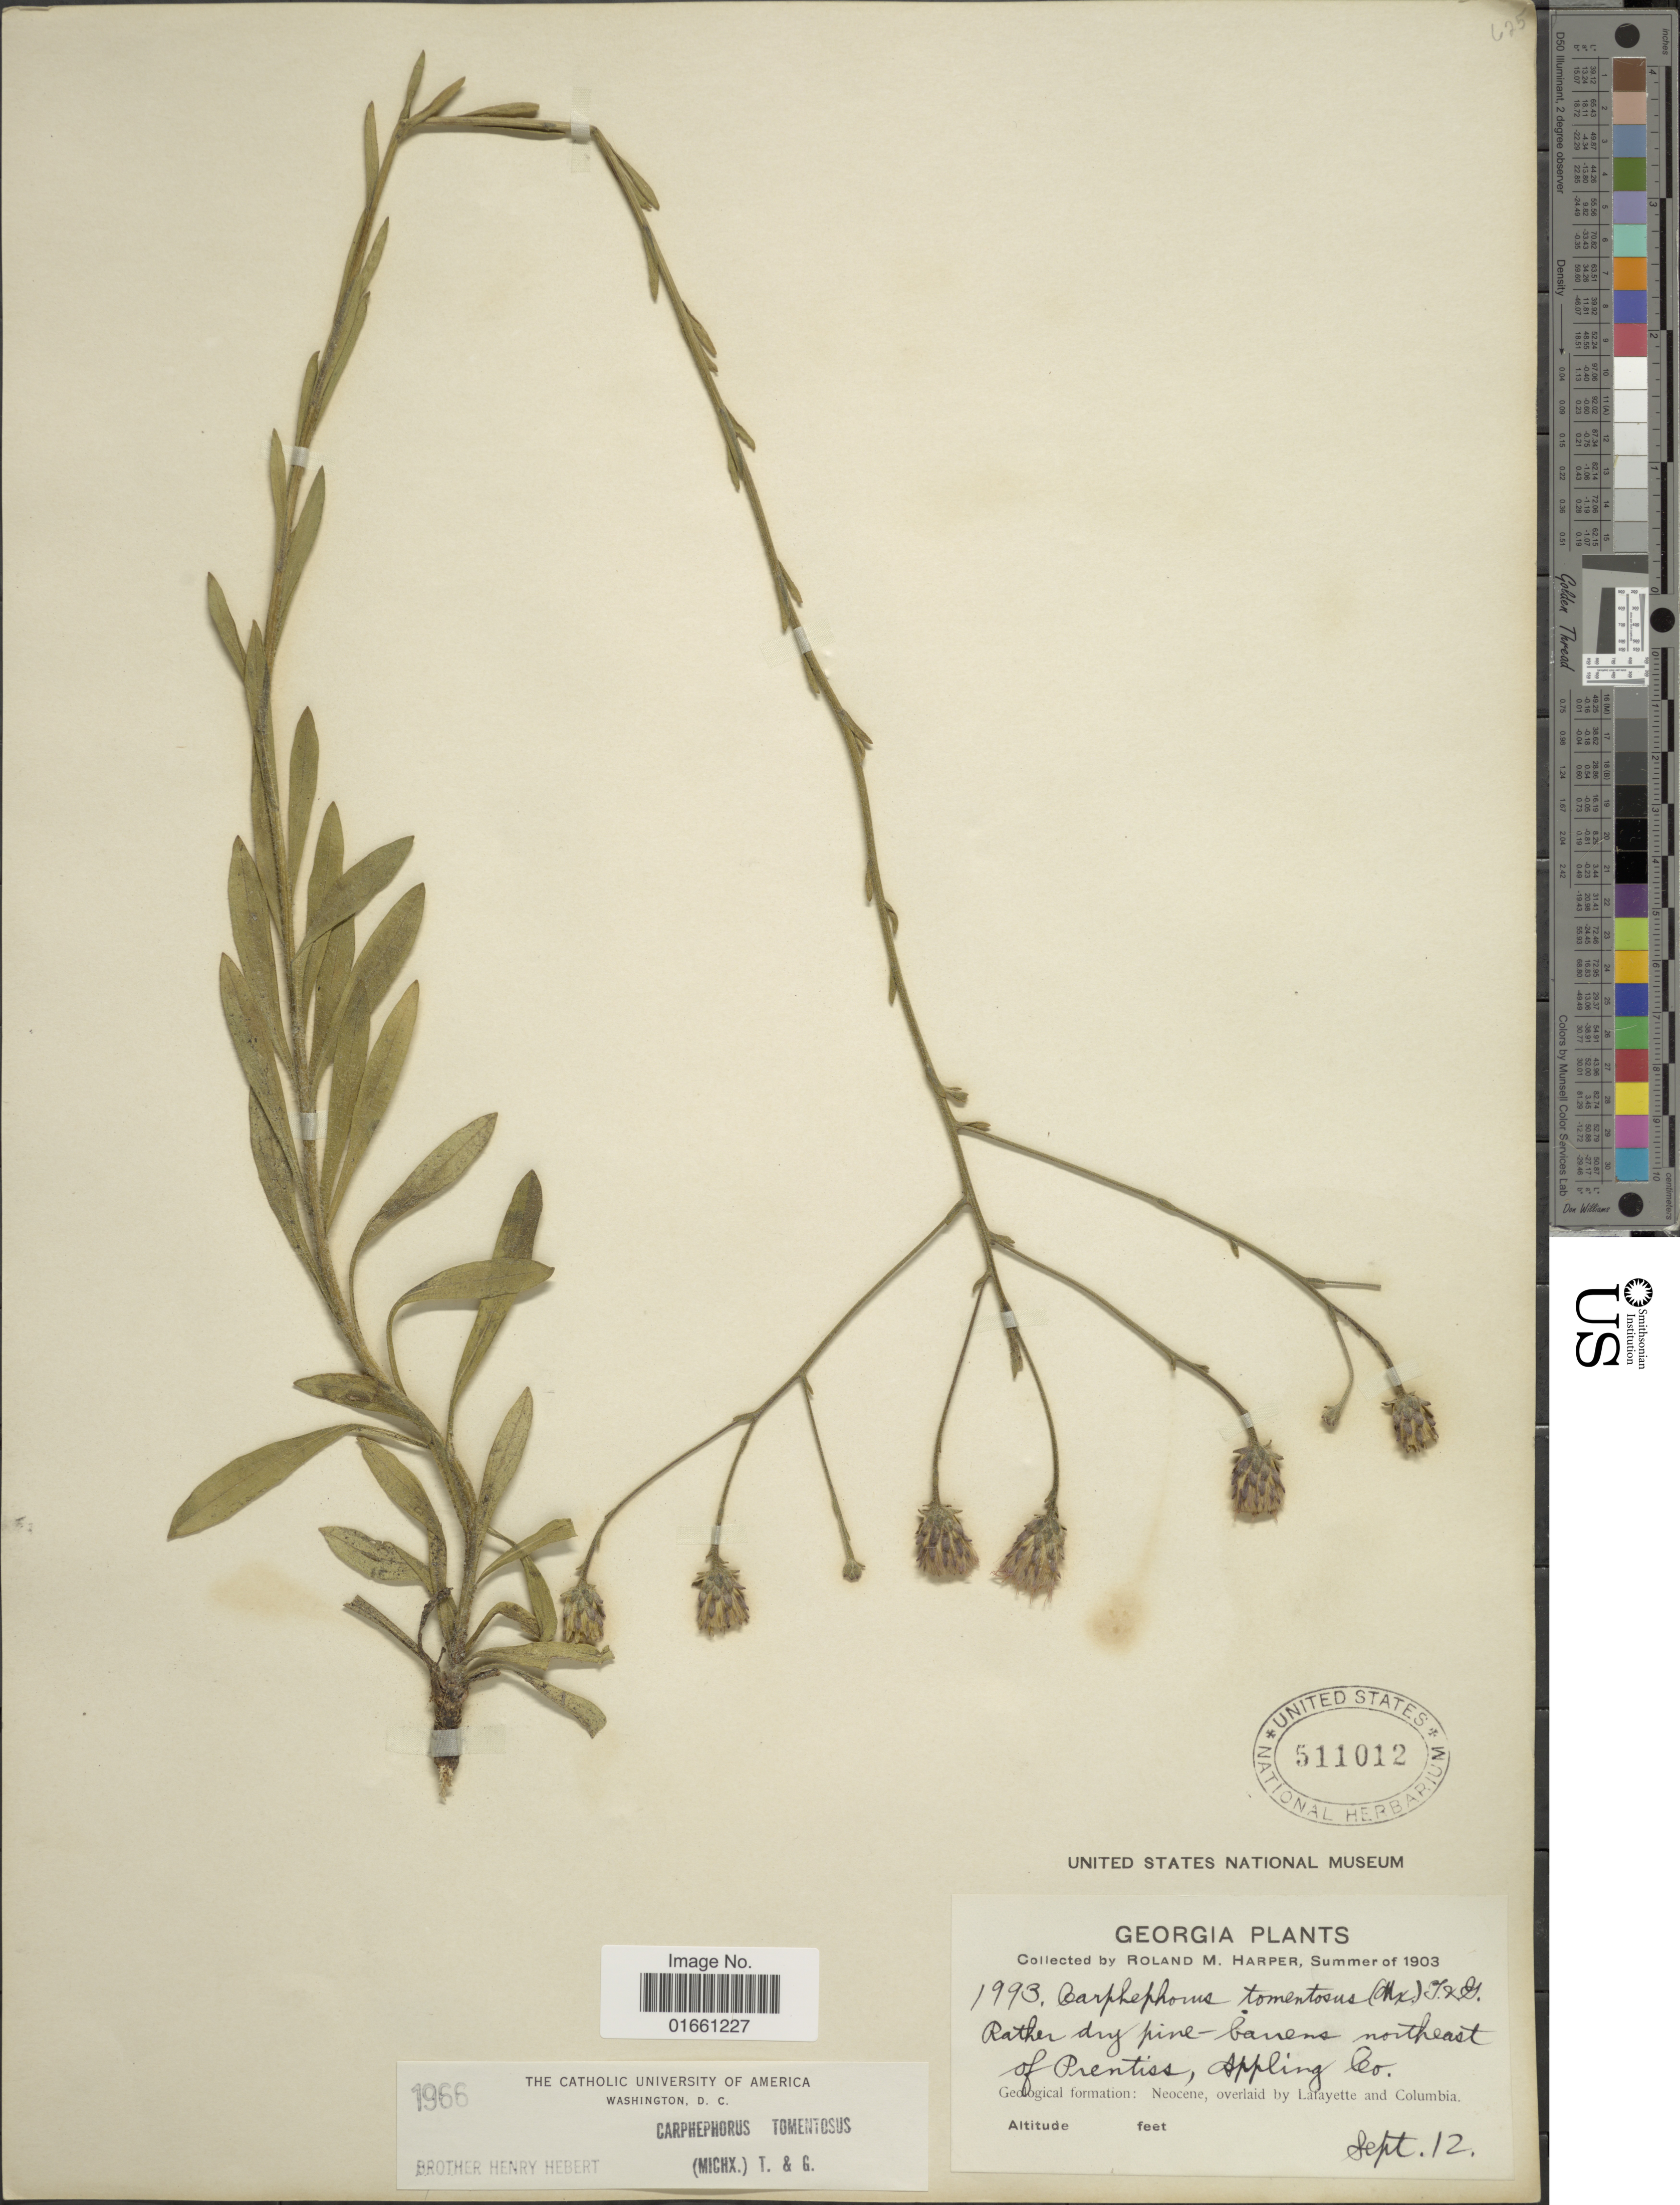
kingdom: Plantae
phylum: Tracheophyta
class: Magnoliopsida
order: Asterales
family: Asteraceae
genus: Carphephorus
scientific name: Carphephorus tomentosus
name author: (Michaux) Torr. & A. Gray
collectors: R. M. Harper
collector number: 1993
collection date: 1903-09-12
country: United States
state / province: Georgia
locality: Rather dy pine - barnes northeast of Prestiss, appling Co, Geological Formation, Neocene, overlaid by Lafayette and Columbia.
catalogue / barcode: US 511012